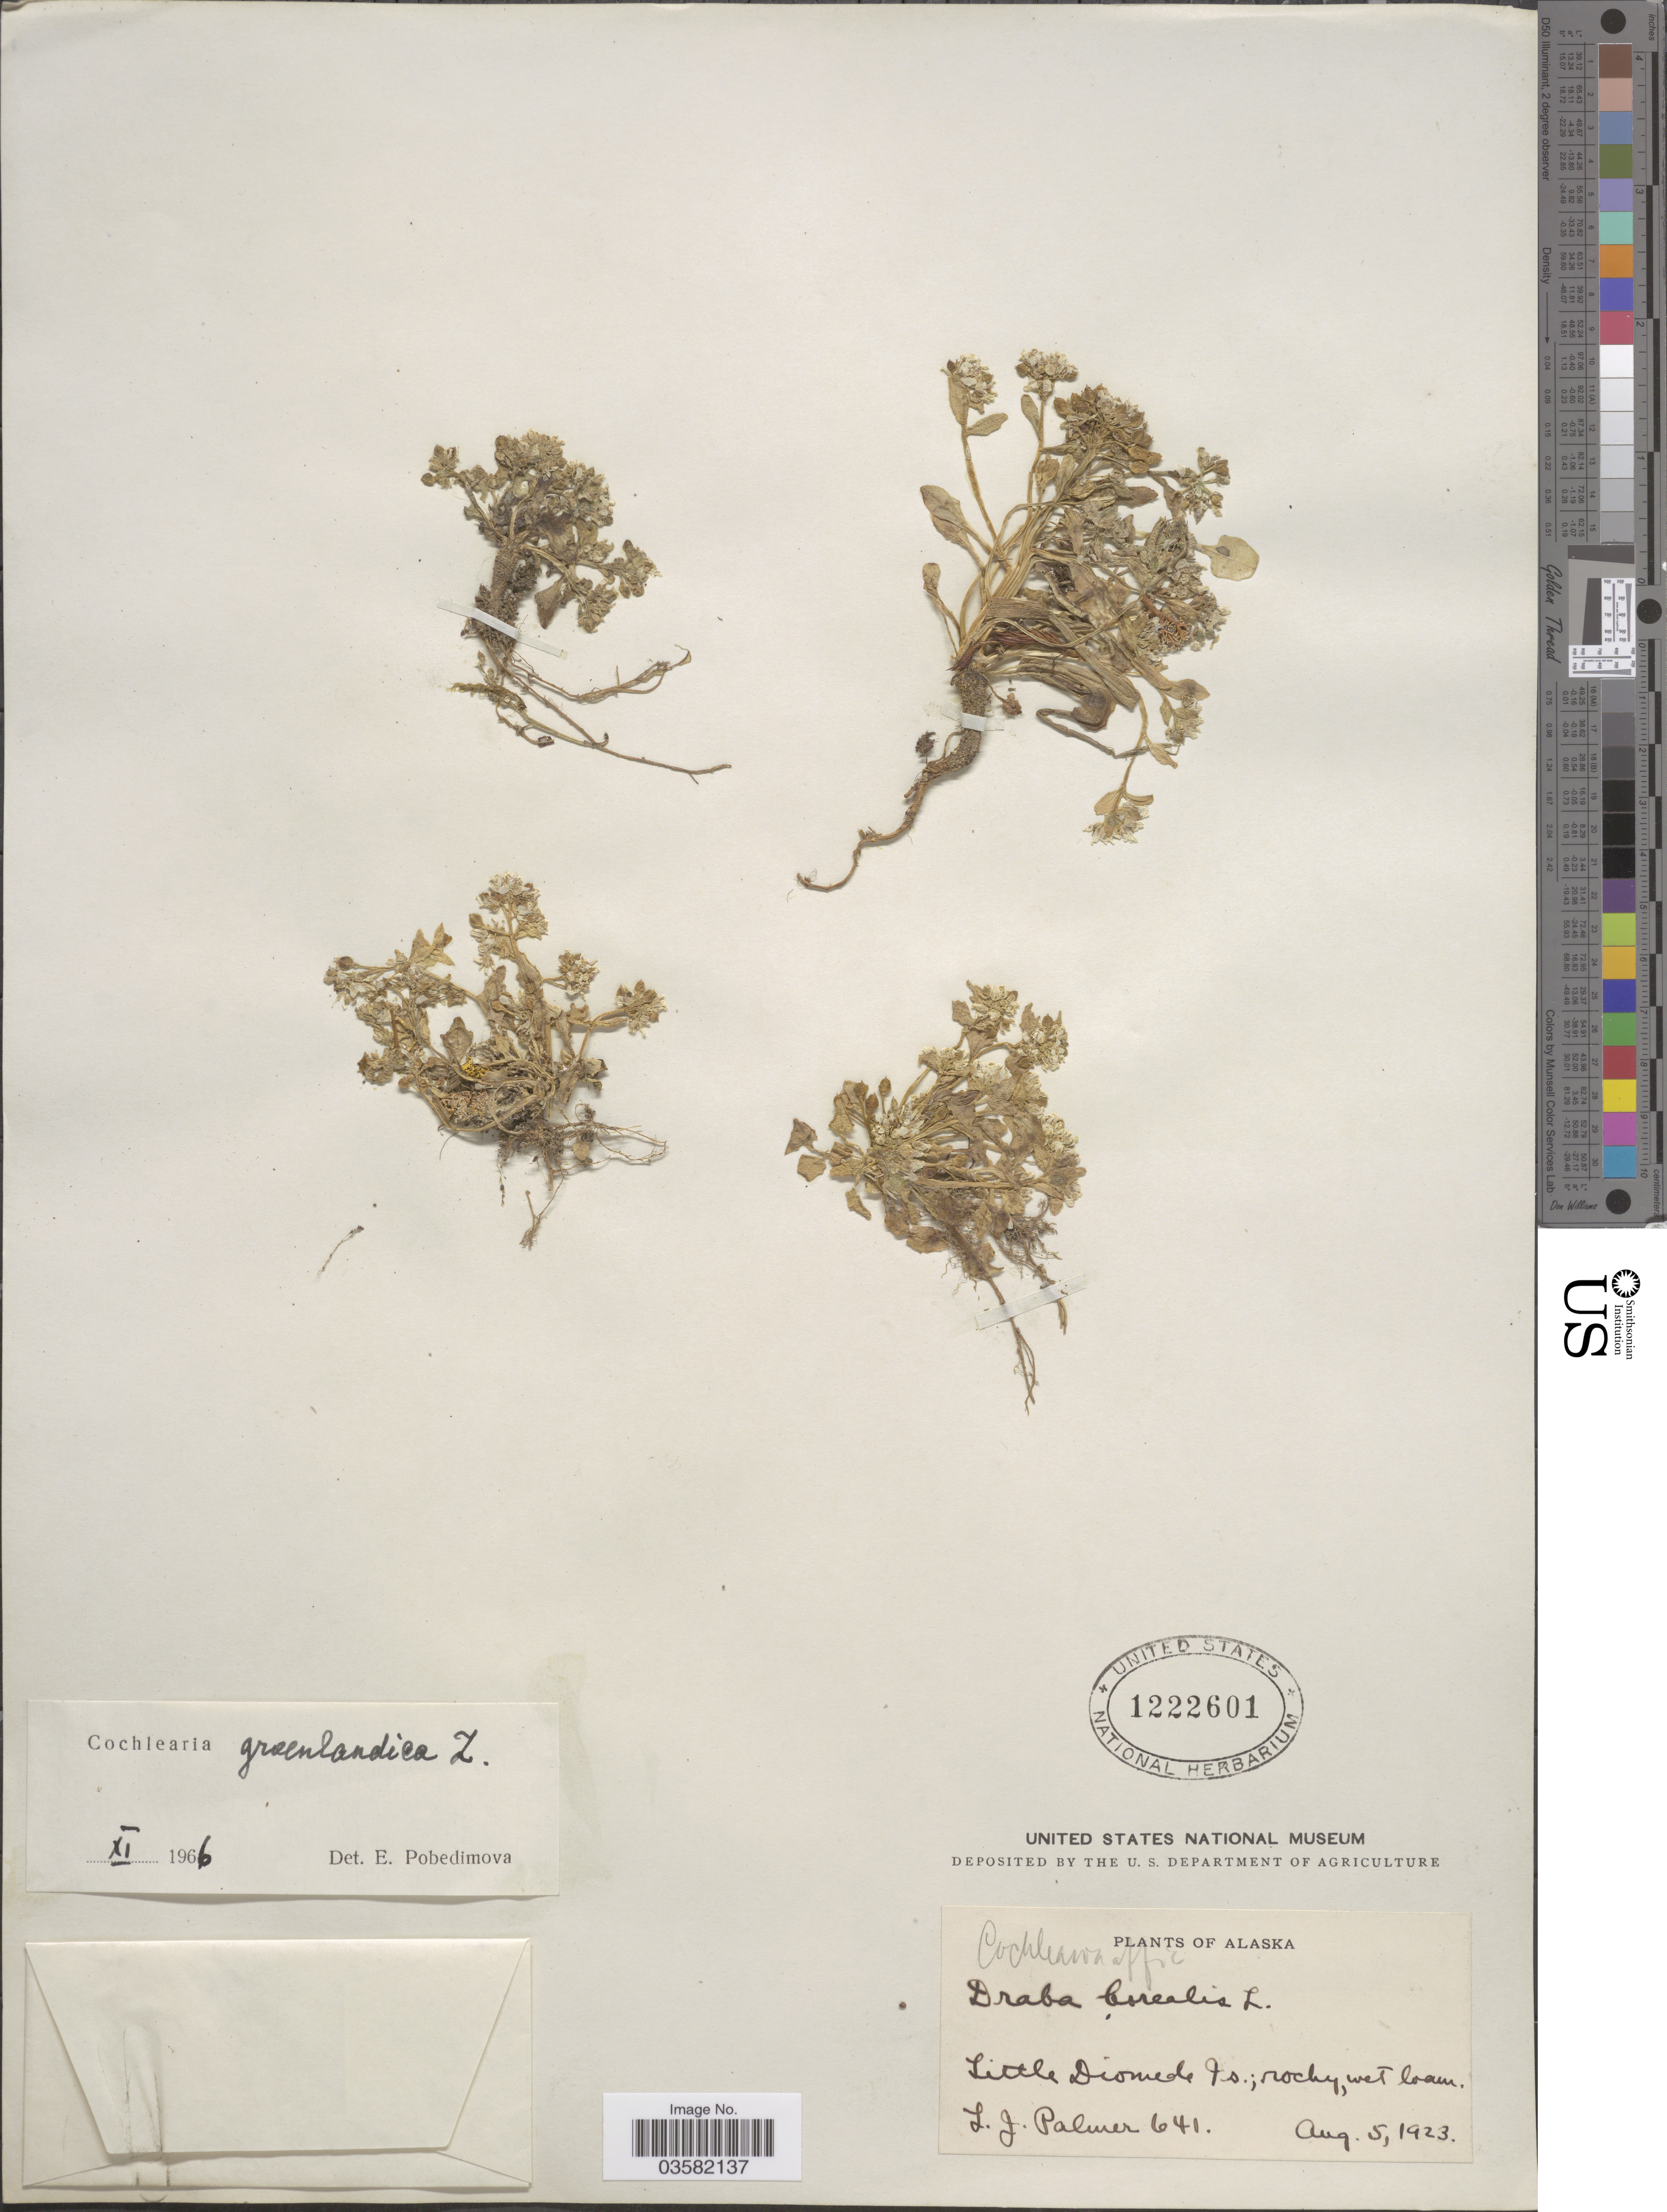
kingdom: Plantae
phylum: Tracheophyta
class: Magnoliopsida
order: Brassicales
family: Brassicaceae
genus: Cochlearia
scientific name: Cochlearia groenlandica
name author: L.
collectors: L. J. Palmer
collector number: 641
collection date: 1923-08-05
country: United States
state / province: Alaska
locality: Little Diomede Is.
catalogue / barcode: US 1222601